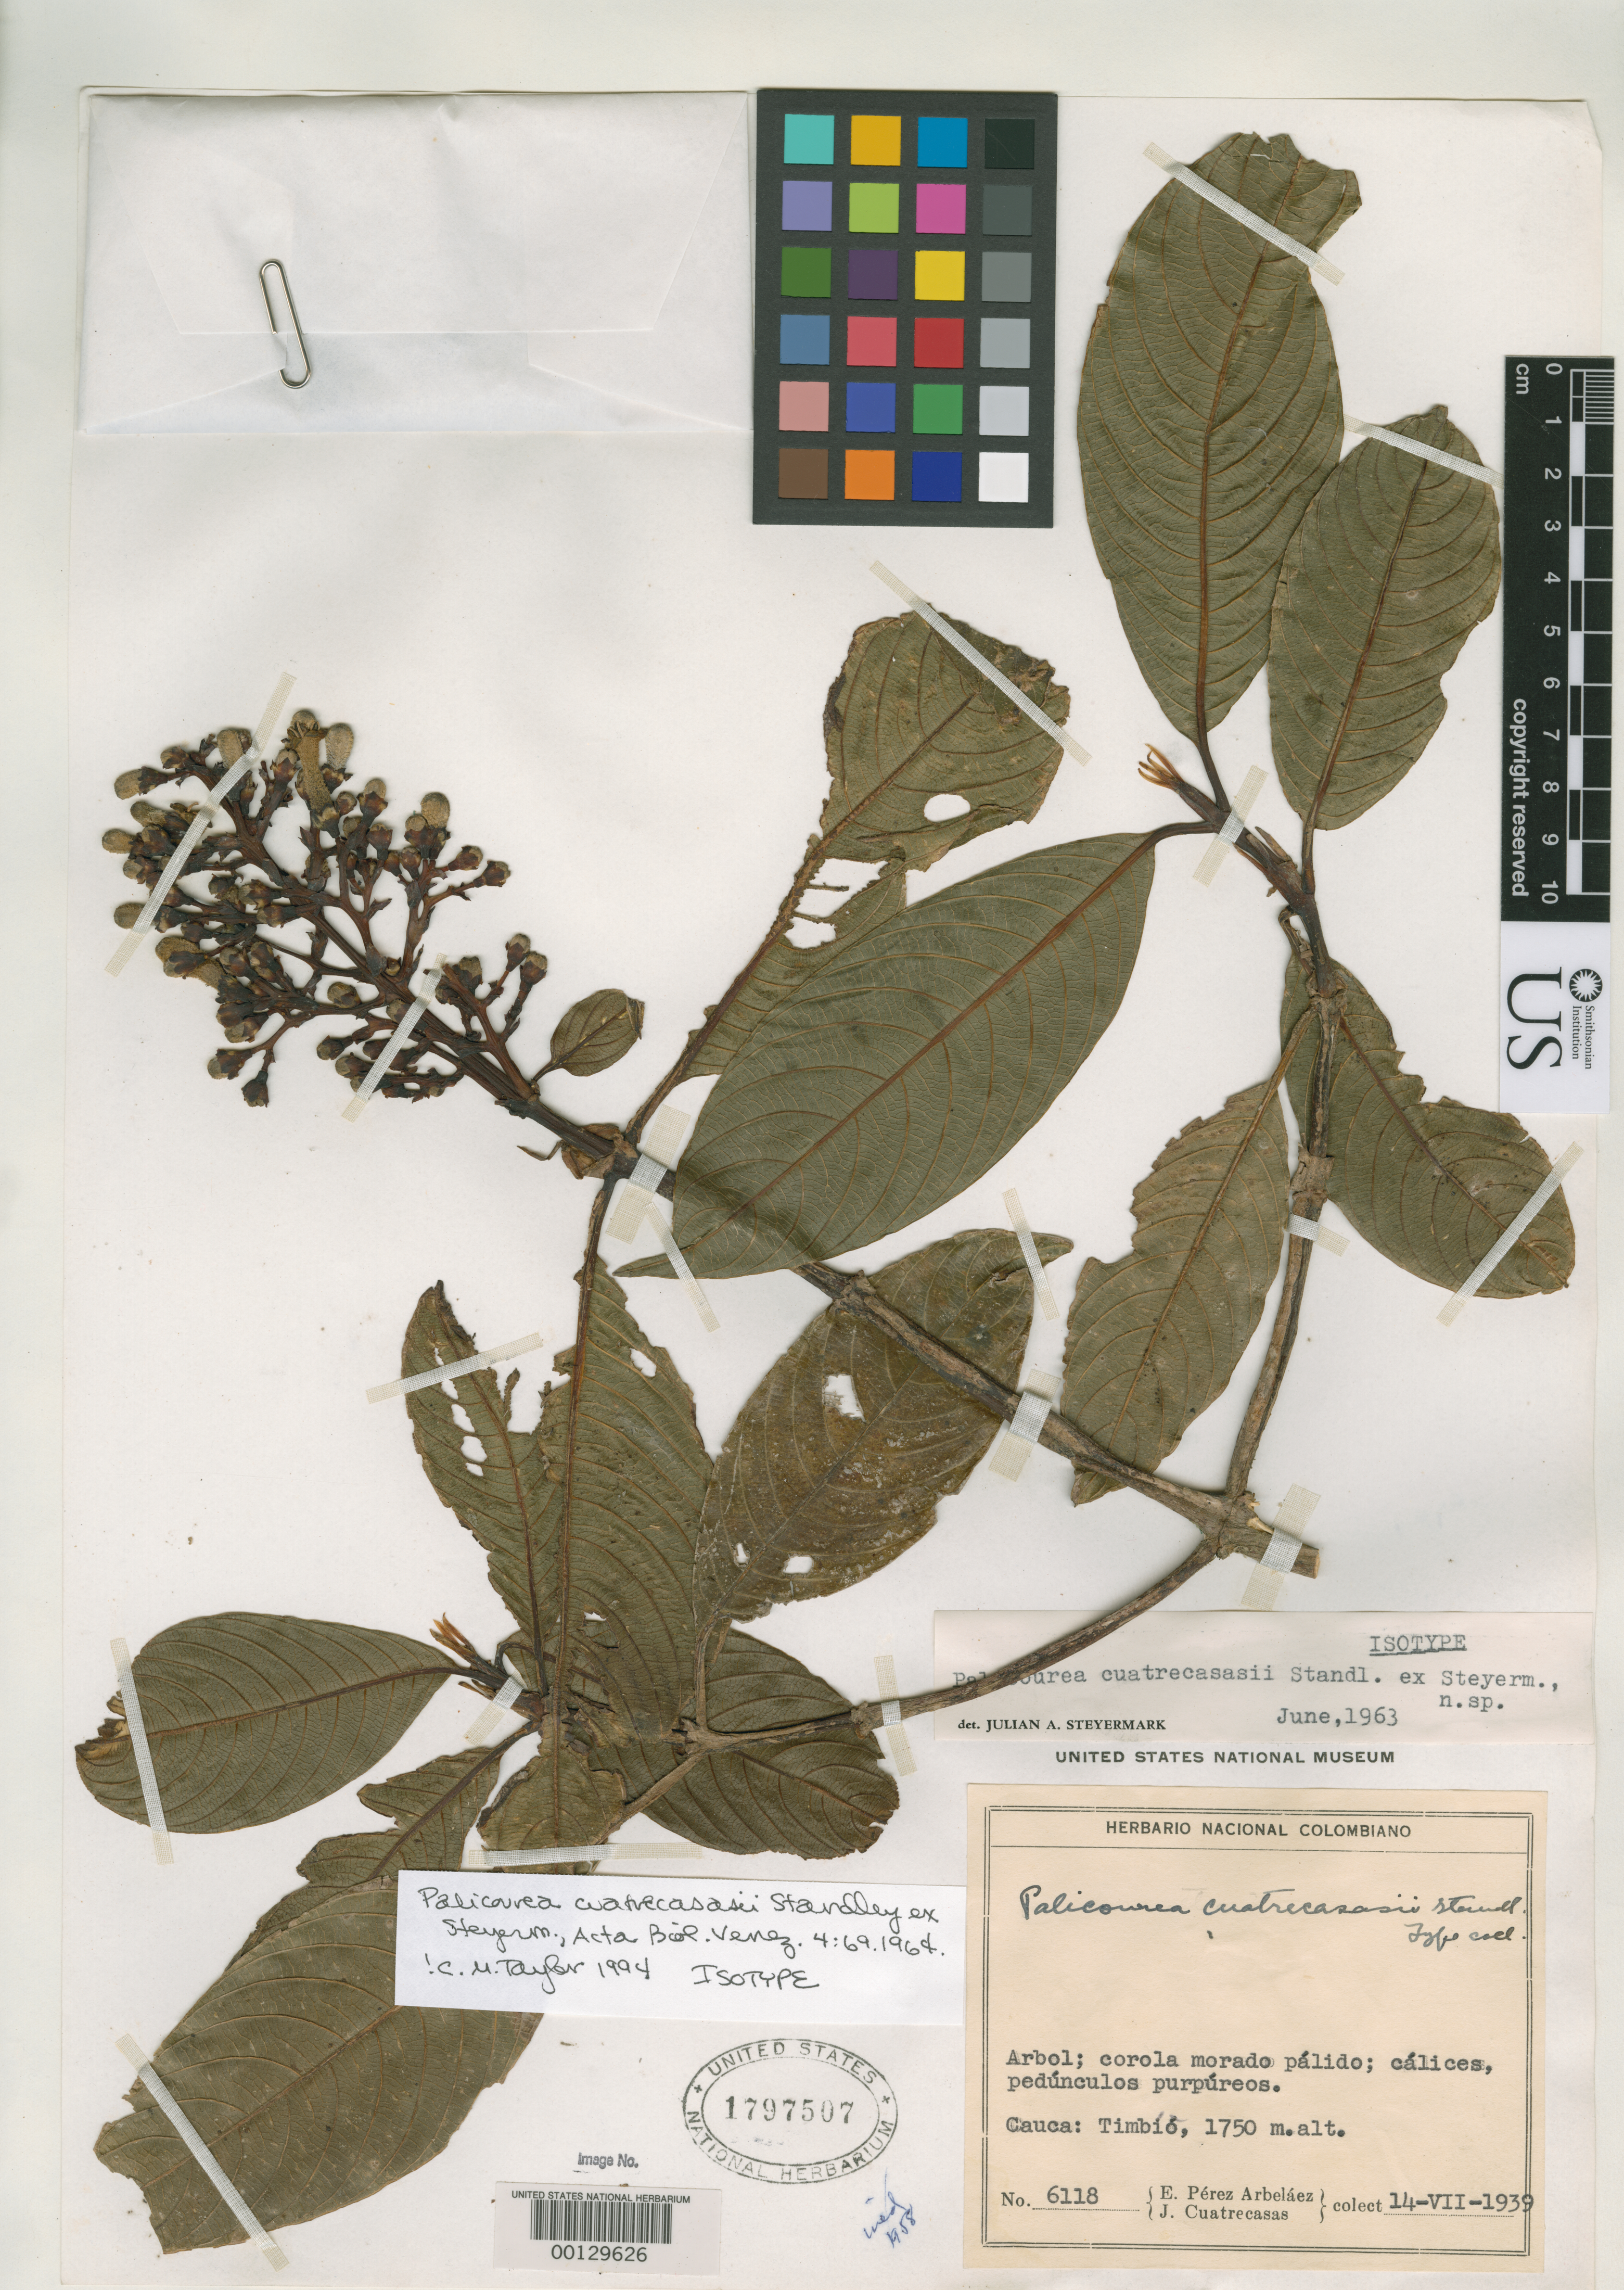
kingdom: Plantae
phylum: Tracheophyta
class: Magnoliopsida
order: Gentianales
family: Rubiaceae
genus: Palicourea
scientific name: Palicourea cuatrecasasii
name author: Standl. ex Steyerm.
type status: Isotype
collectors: E. Pérez Arbeláez & J. Cuatrecasas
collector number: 6118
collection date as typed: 14 Jul 1939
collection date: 1939-07-14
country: Colombia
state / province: Cauca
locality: Timbio.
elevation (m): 1750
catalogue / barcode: US 1797507